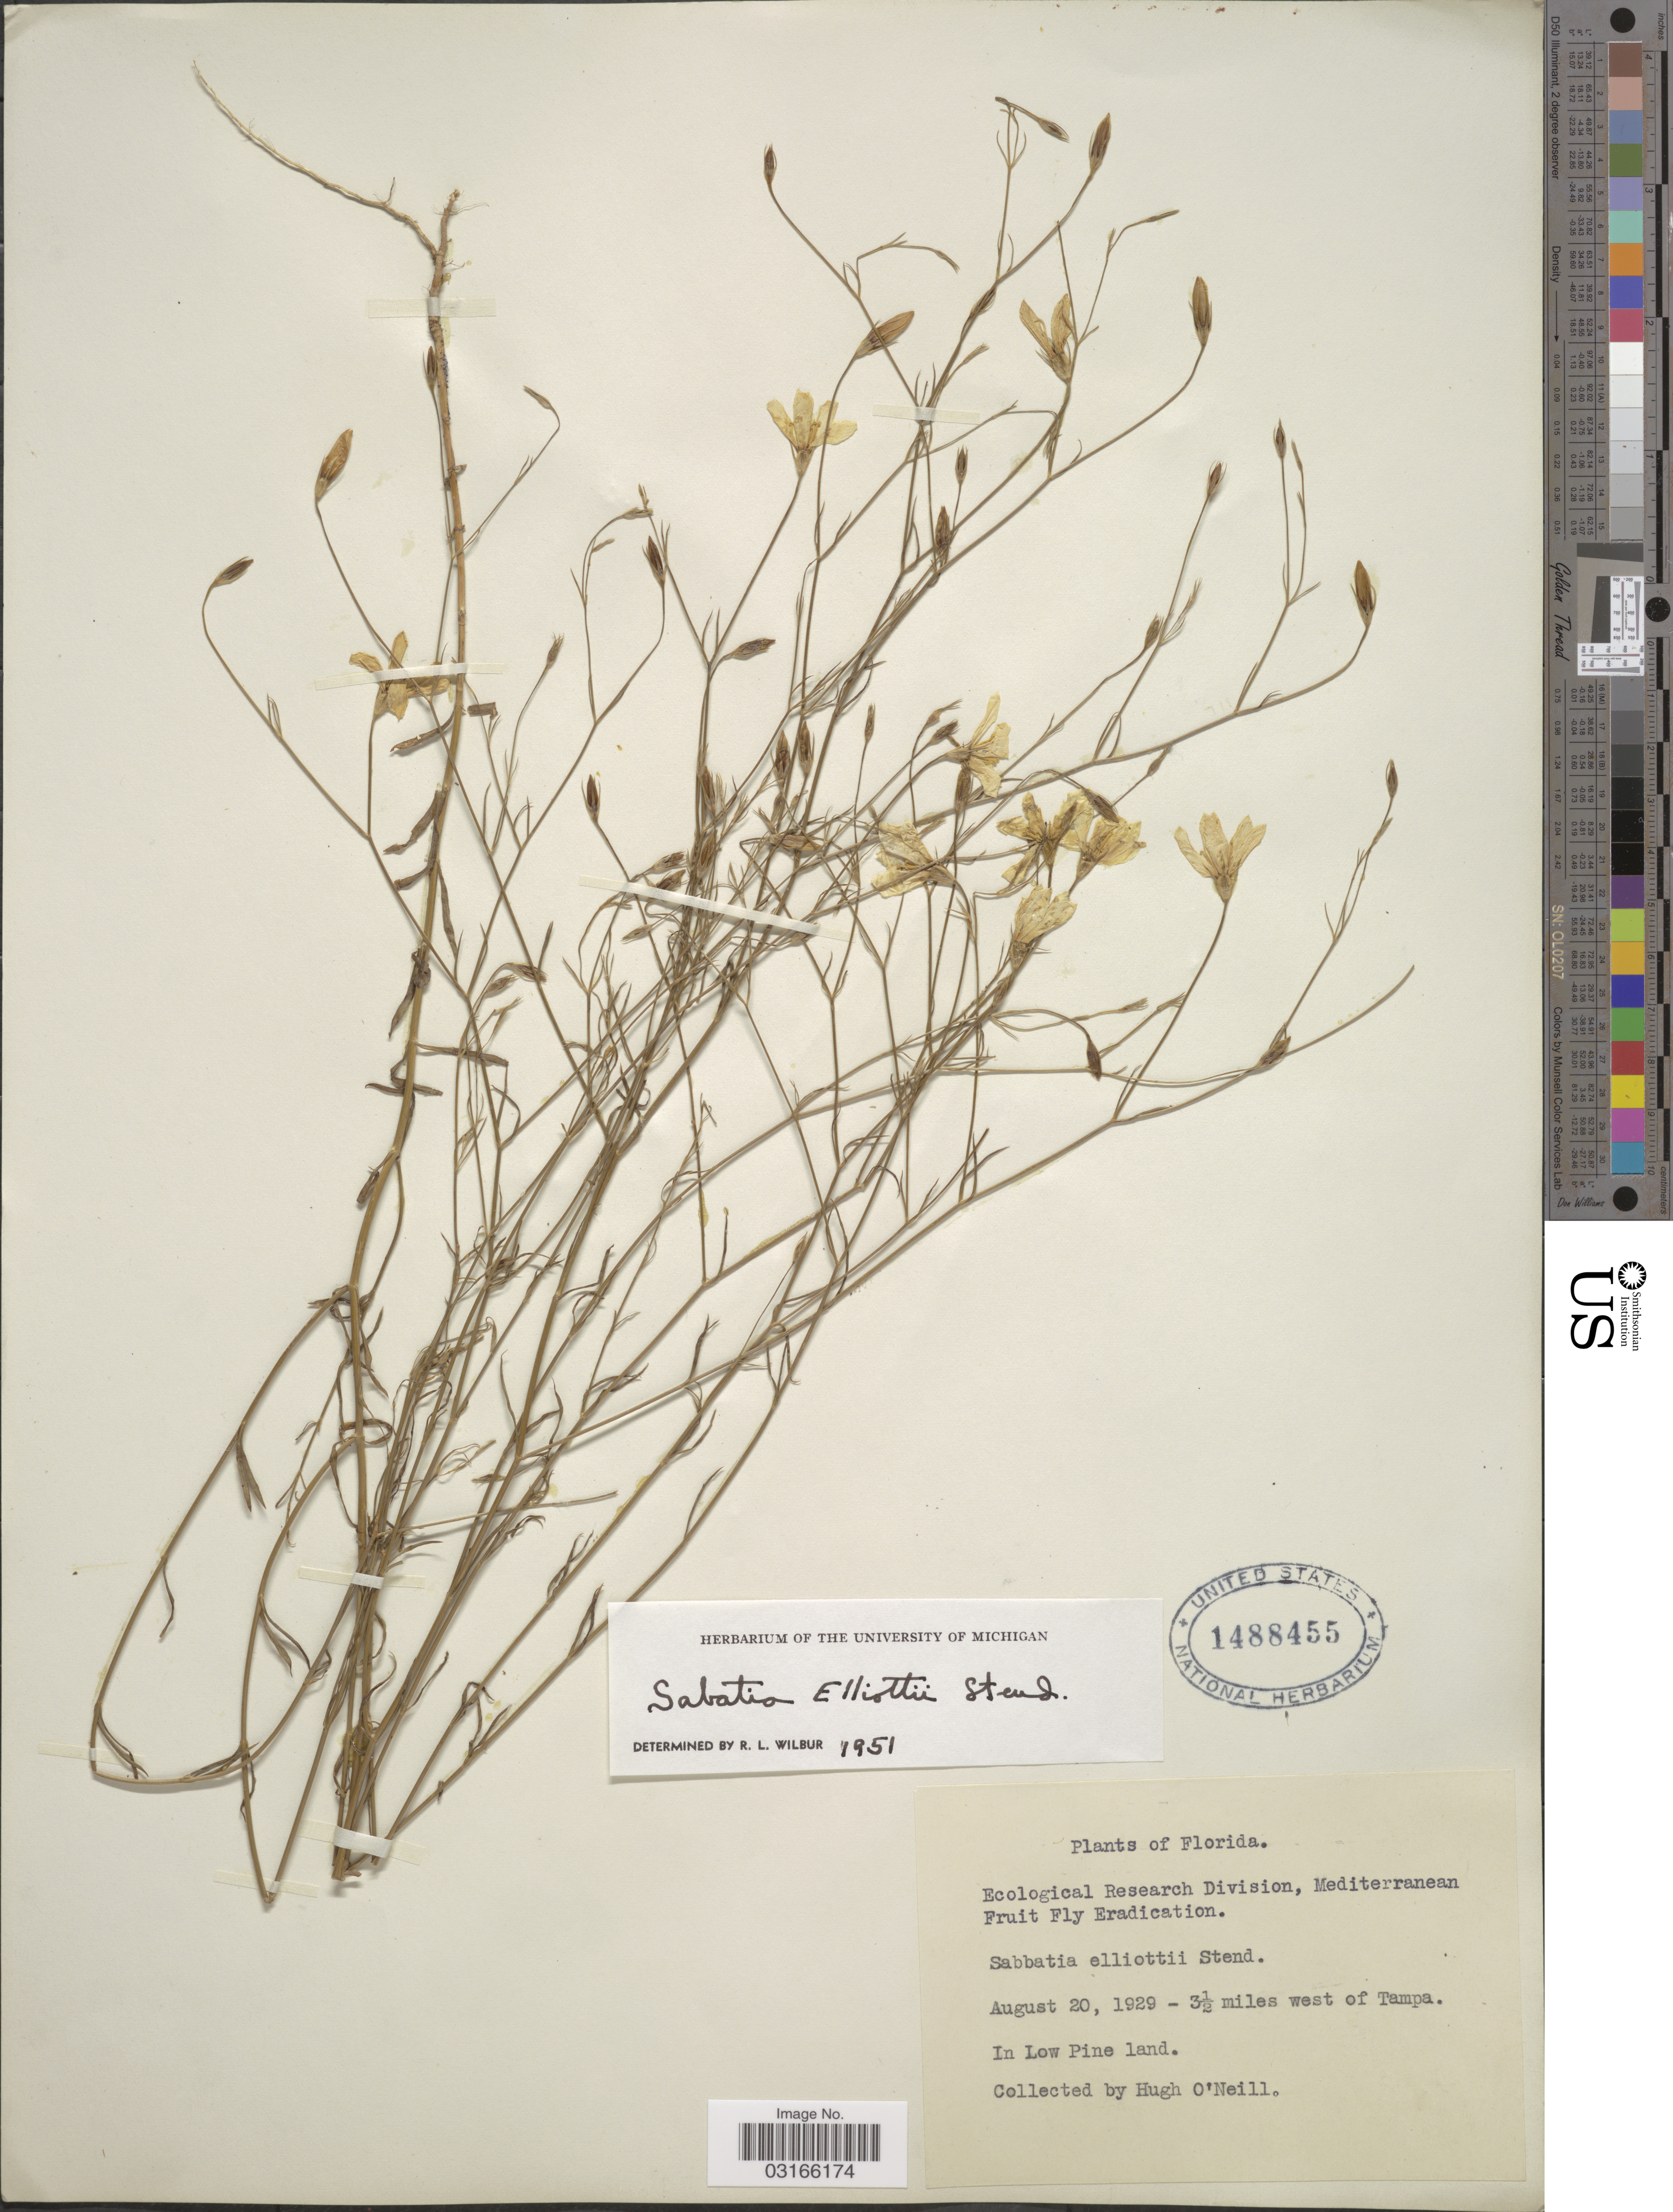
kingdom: Plantae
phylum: Tracheophyta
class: Magnoliopsida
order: Gentianales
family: Gentianaceae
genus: Sabatia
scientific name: Sabatia brevifolia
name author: Raf.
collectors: H. O'Neill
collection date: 1929-08-20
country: United States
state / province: Florida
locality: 3½ miles west of Tampa.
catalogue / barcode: US 1488455